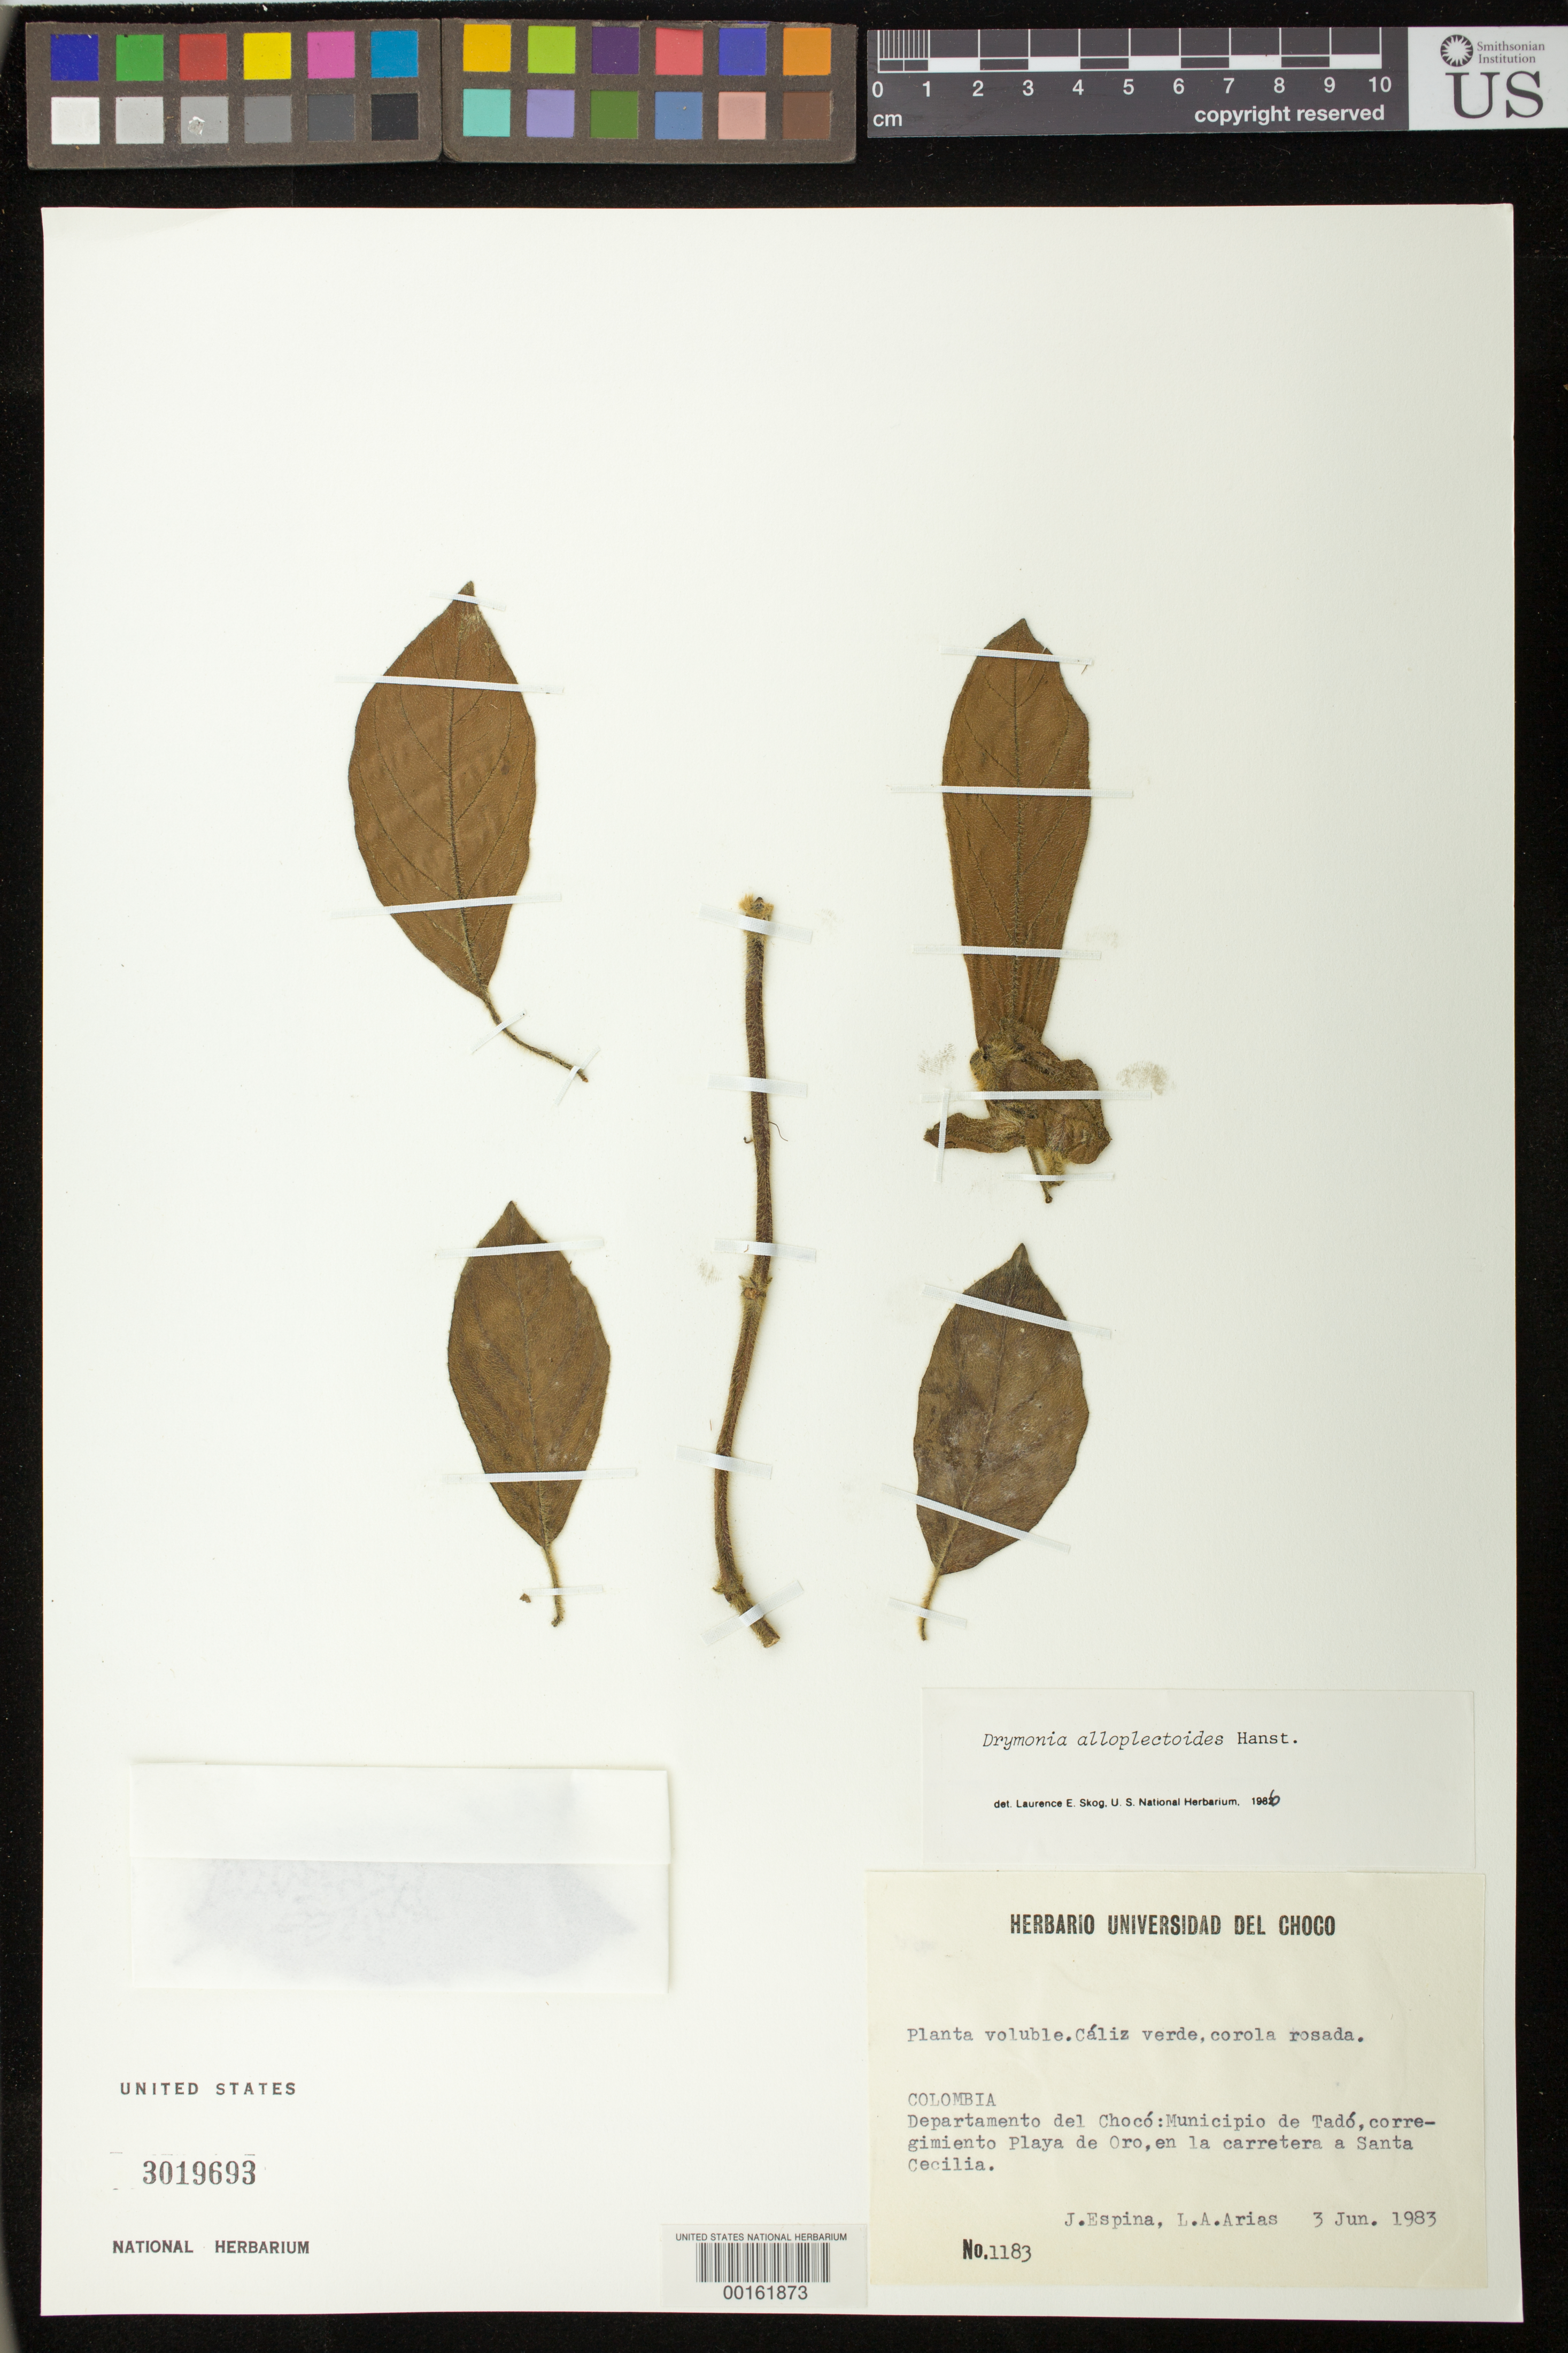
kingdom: Plantae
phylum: Tracheophyta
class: Magnoliopsida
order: Lamiales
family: Gesneriaceae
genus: Drymonia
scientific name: Drymonia alloplectoides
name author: Hanst.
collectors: J. Espina & L. Arias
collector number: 1183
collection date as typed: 03 Jun 1983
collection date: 1983-06-03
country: Colombia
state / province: Chocó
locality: Mpio. de Tadó, corregimiento Playa de Oro, en la carretera a Santa Cecilia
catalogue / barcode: US 3019693